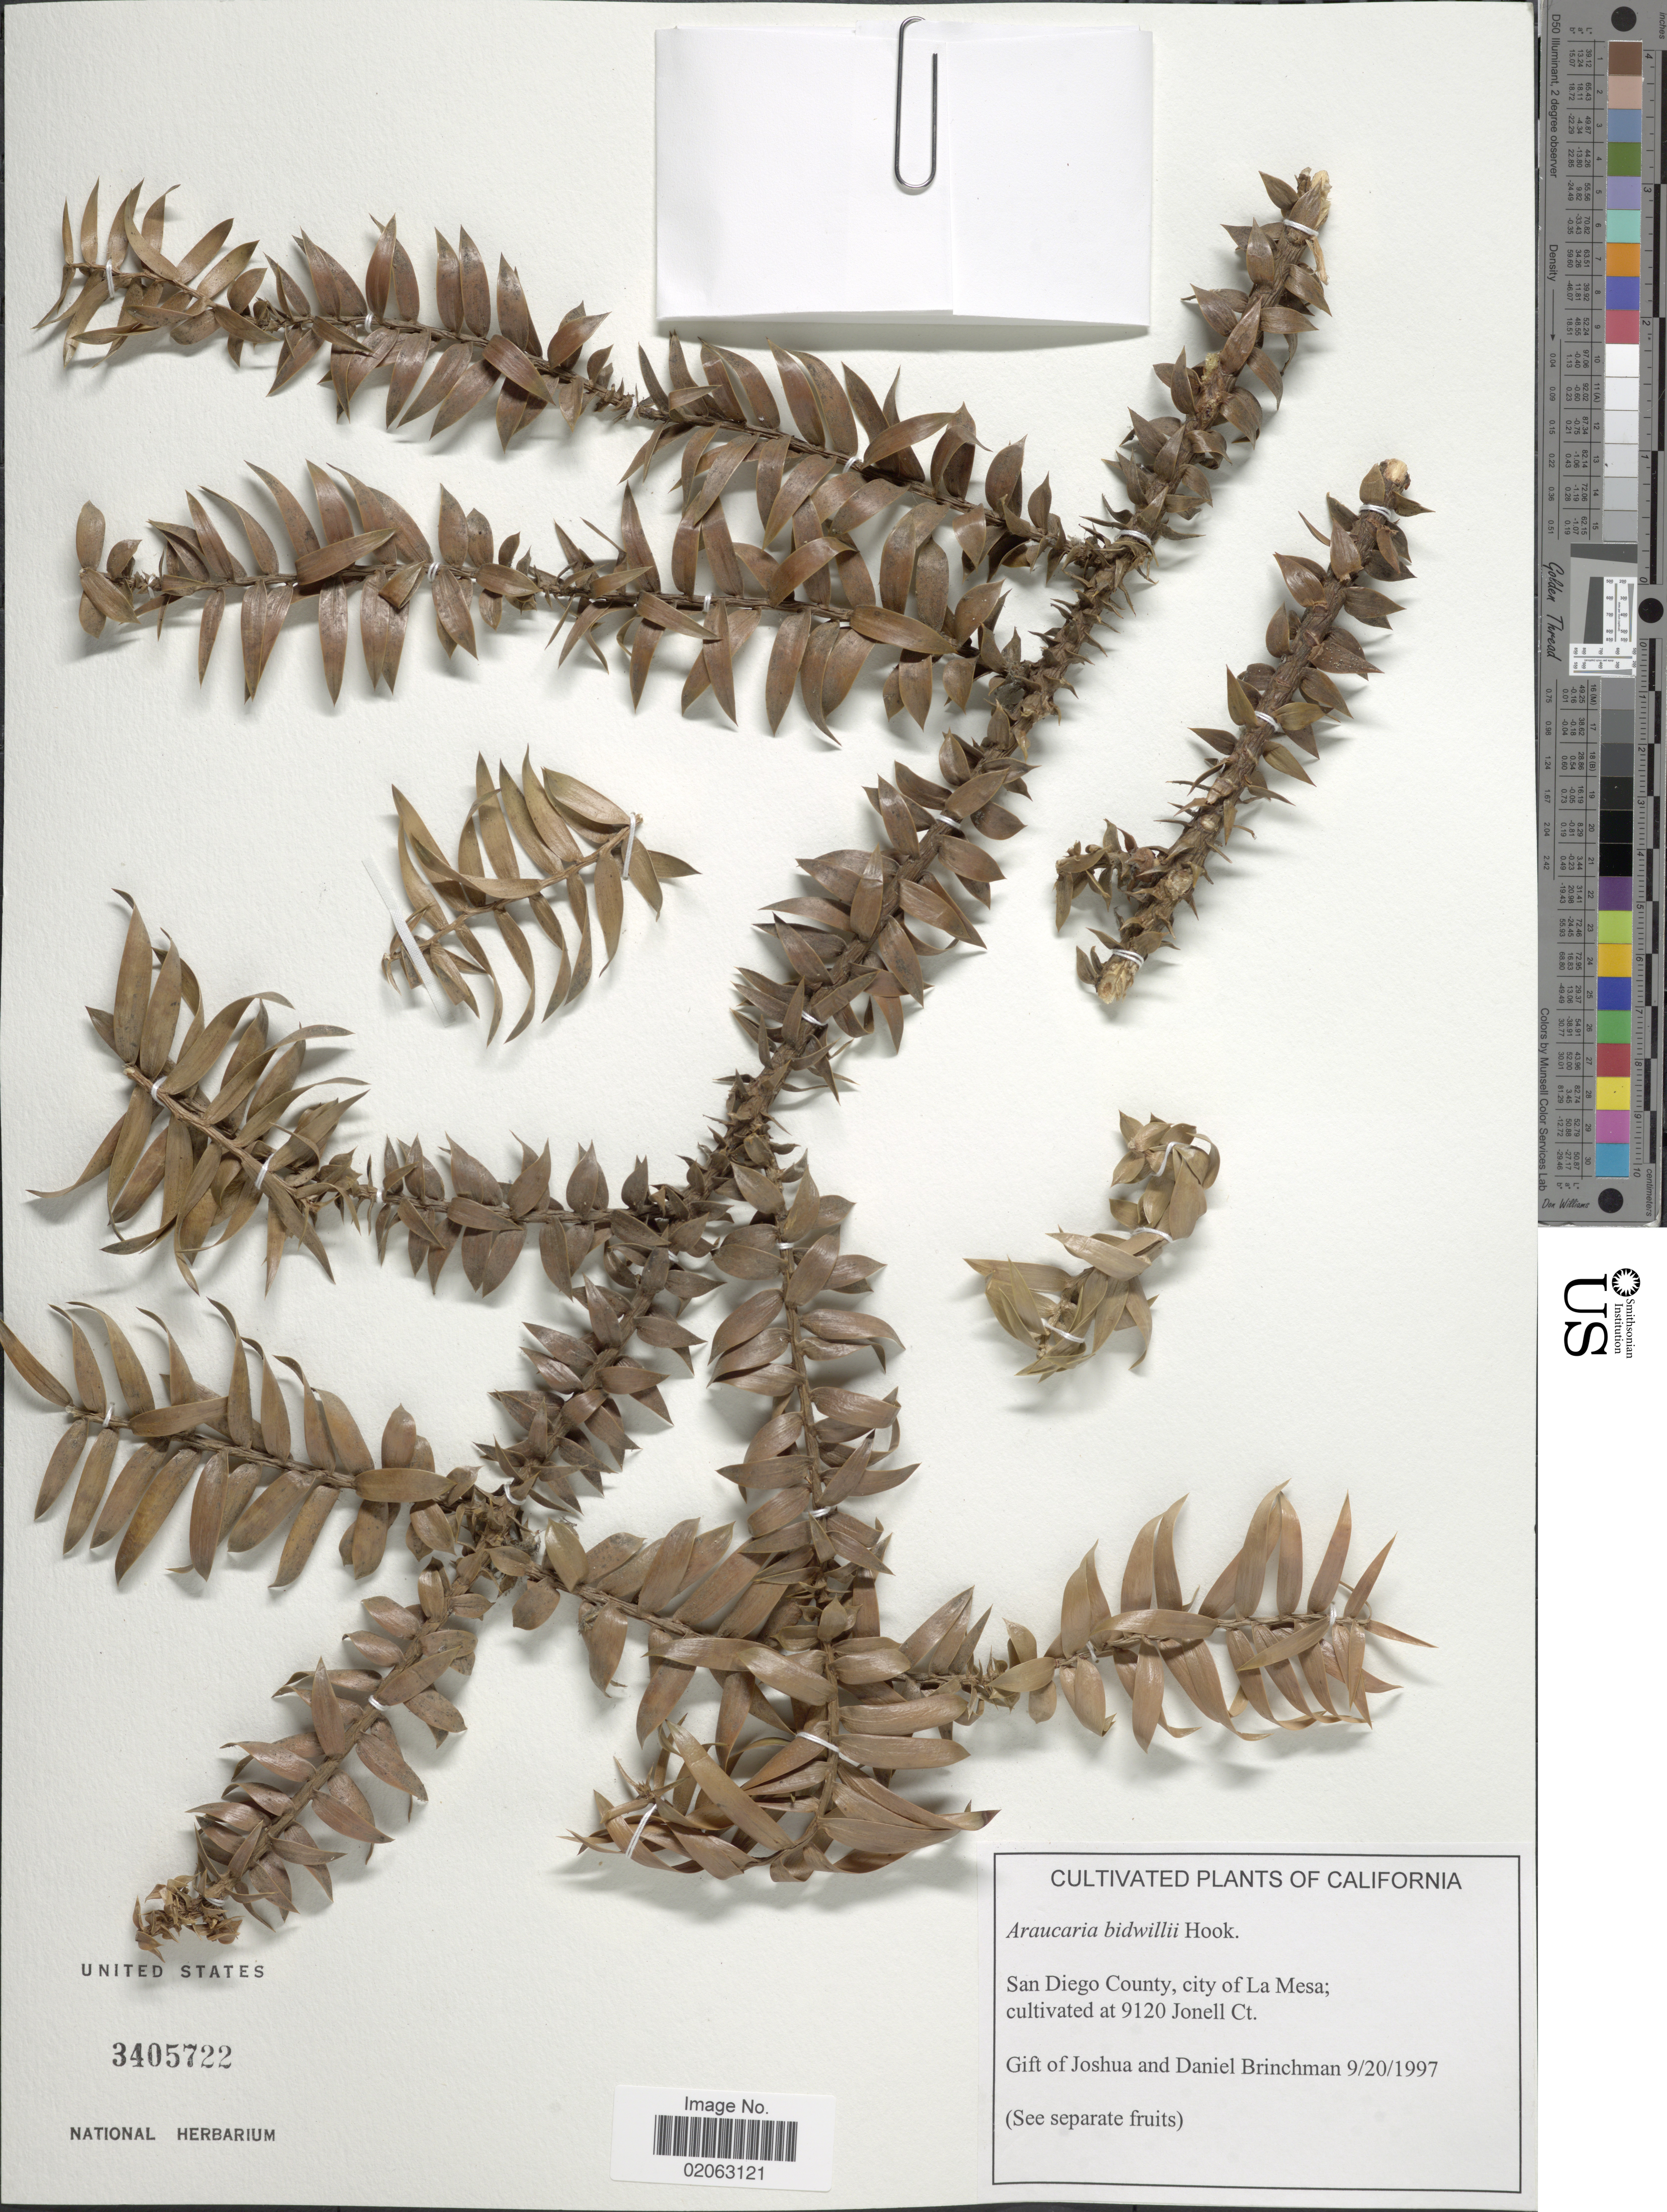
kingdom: Plantae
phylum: Tracheophyta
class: Pinopsida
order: Pinales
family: Araucariaceae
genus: Araucaria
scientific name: Araucaria bidwillii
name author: Hook.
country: United States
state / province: California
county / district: San Diego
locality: San Diego County, city of La Mesa, cultivated at 9120 Jonell Ct.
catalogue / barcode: US 3405722